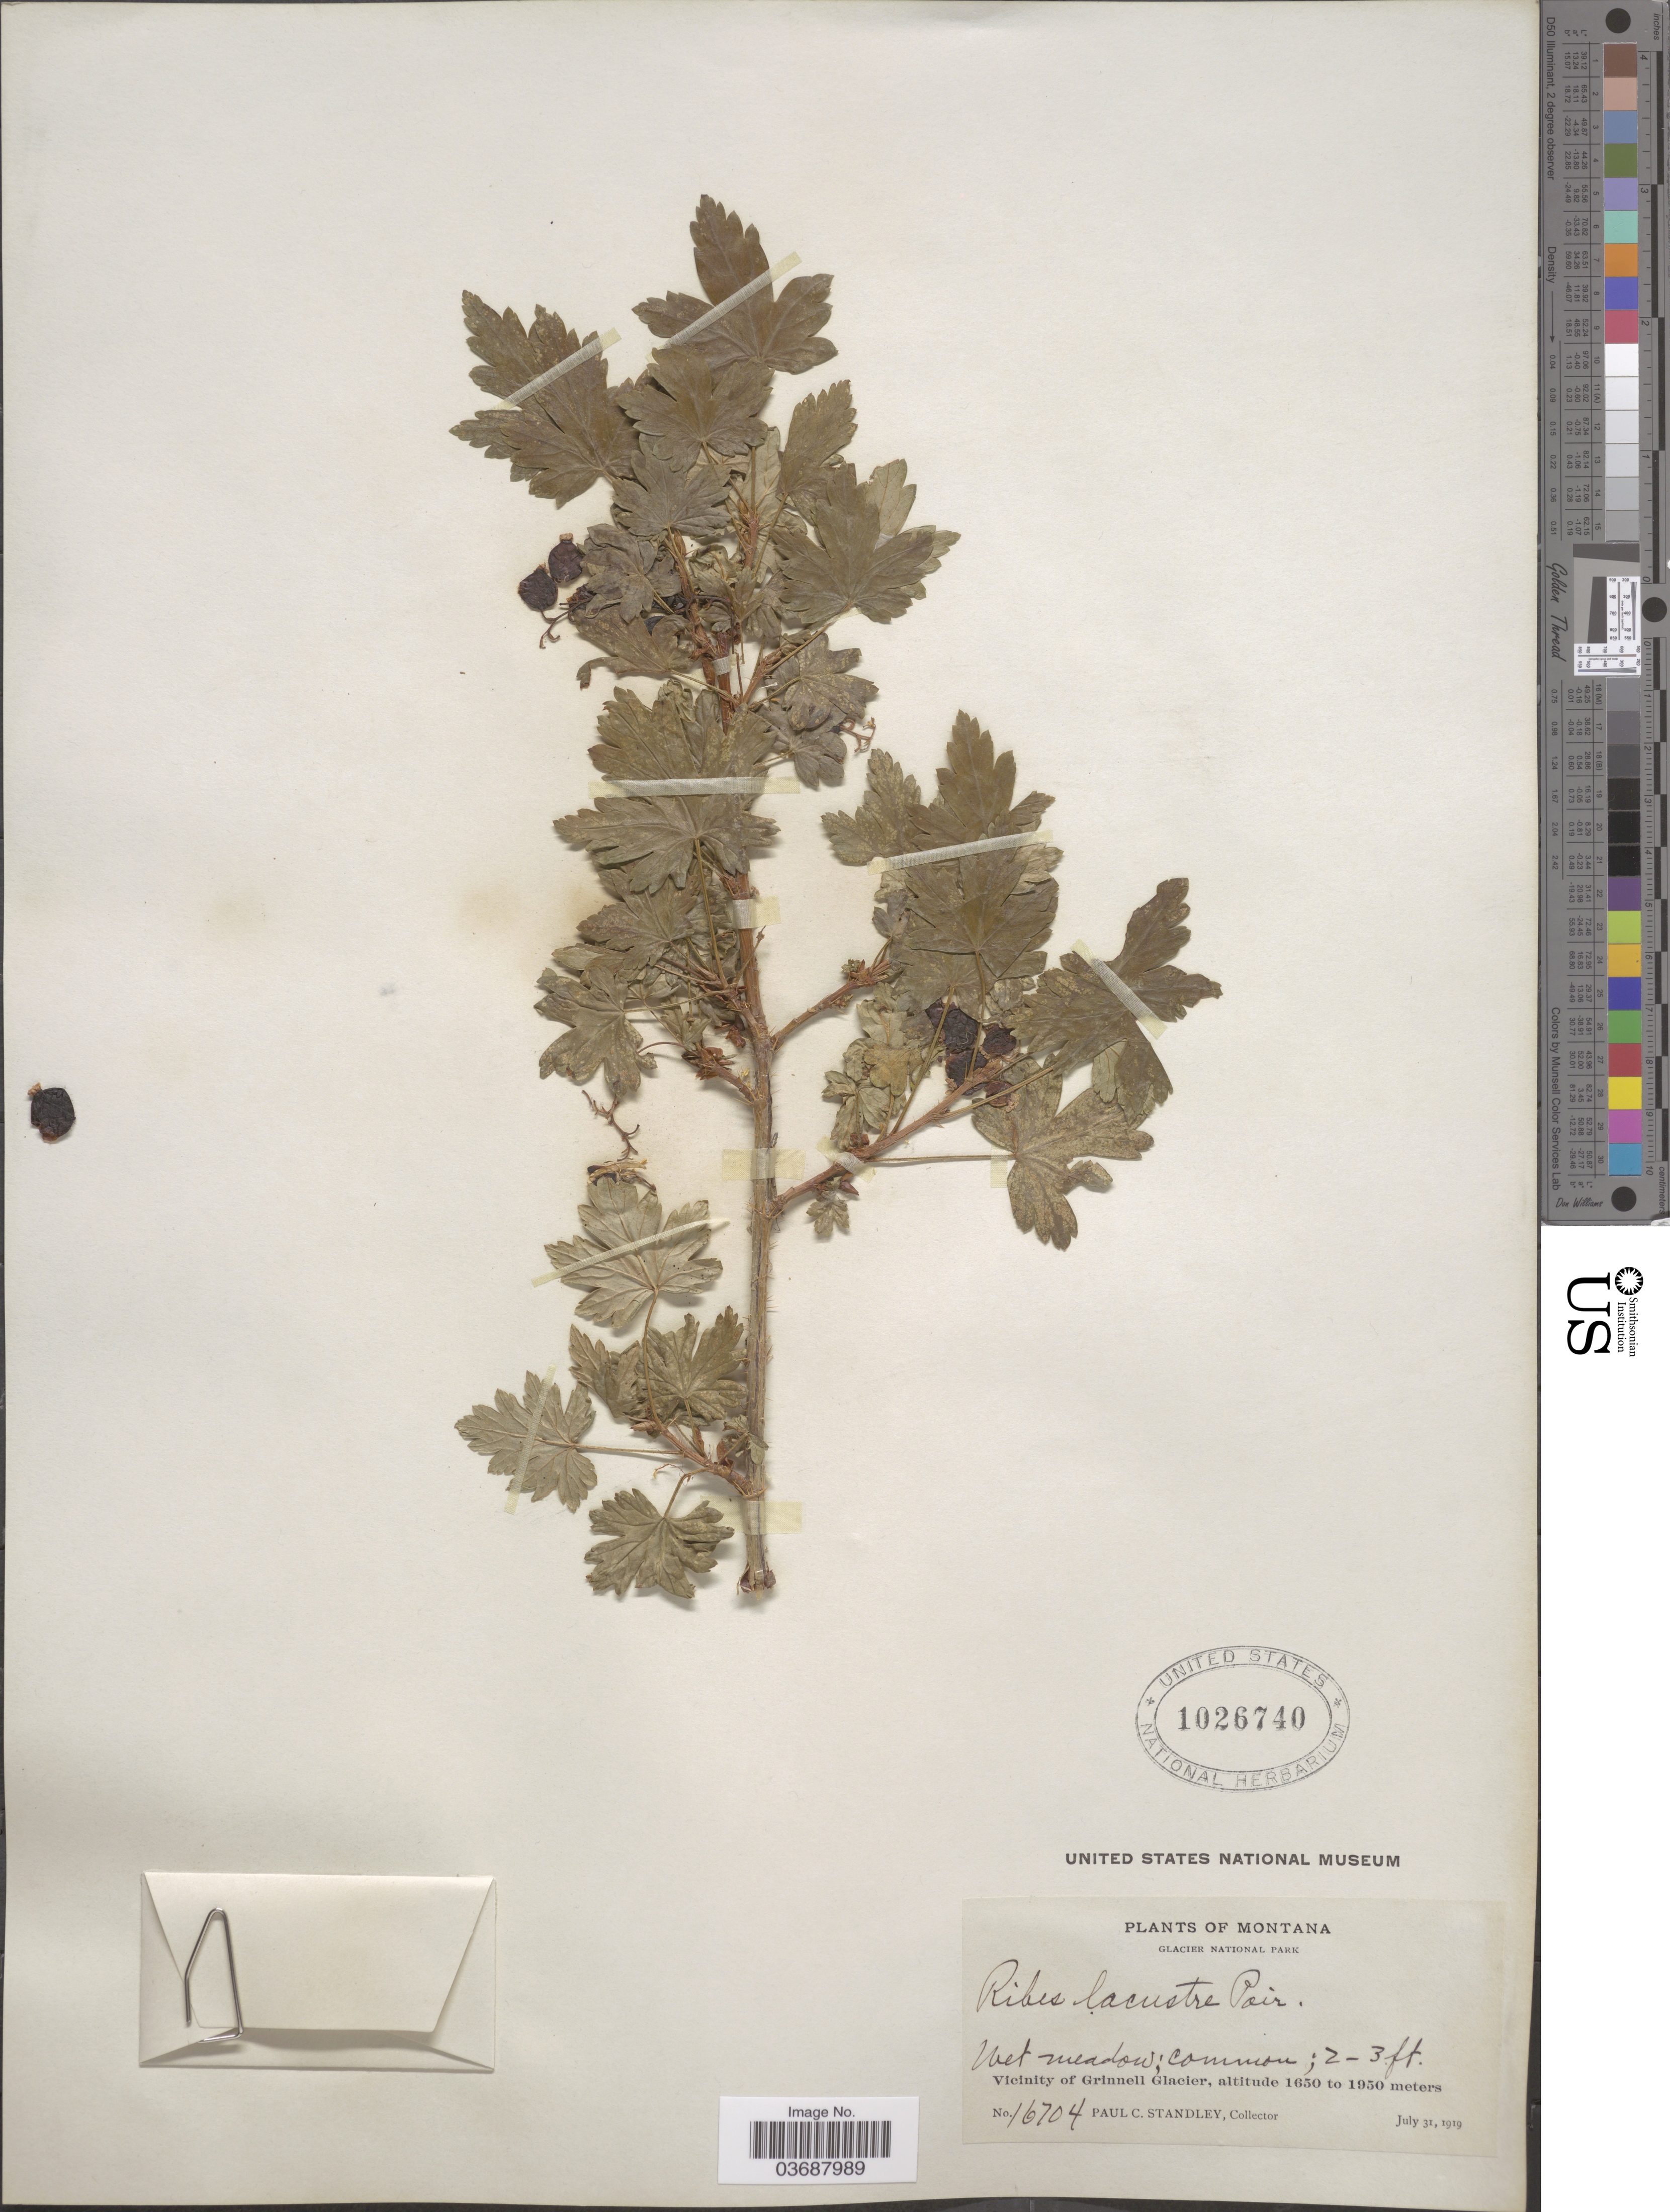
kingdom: Plantae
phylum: Tracheophyta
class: Magnoliopsida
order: Saxifragales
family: Grossulariaceae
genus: Ribes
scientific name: Ribes lacustre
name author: (Pers.) Poir.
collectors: P. C. Standley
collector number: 16704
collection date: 1919-07-31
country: United States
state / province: Montana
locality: Glacier National Park. Vicinity of Grinnell Glacier.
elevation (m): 1650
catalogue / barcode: US 1026740